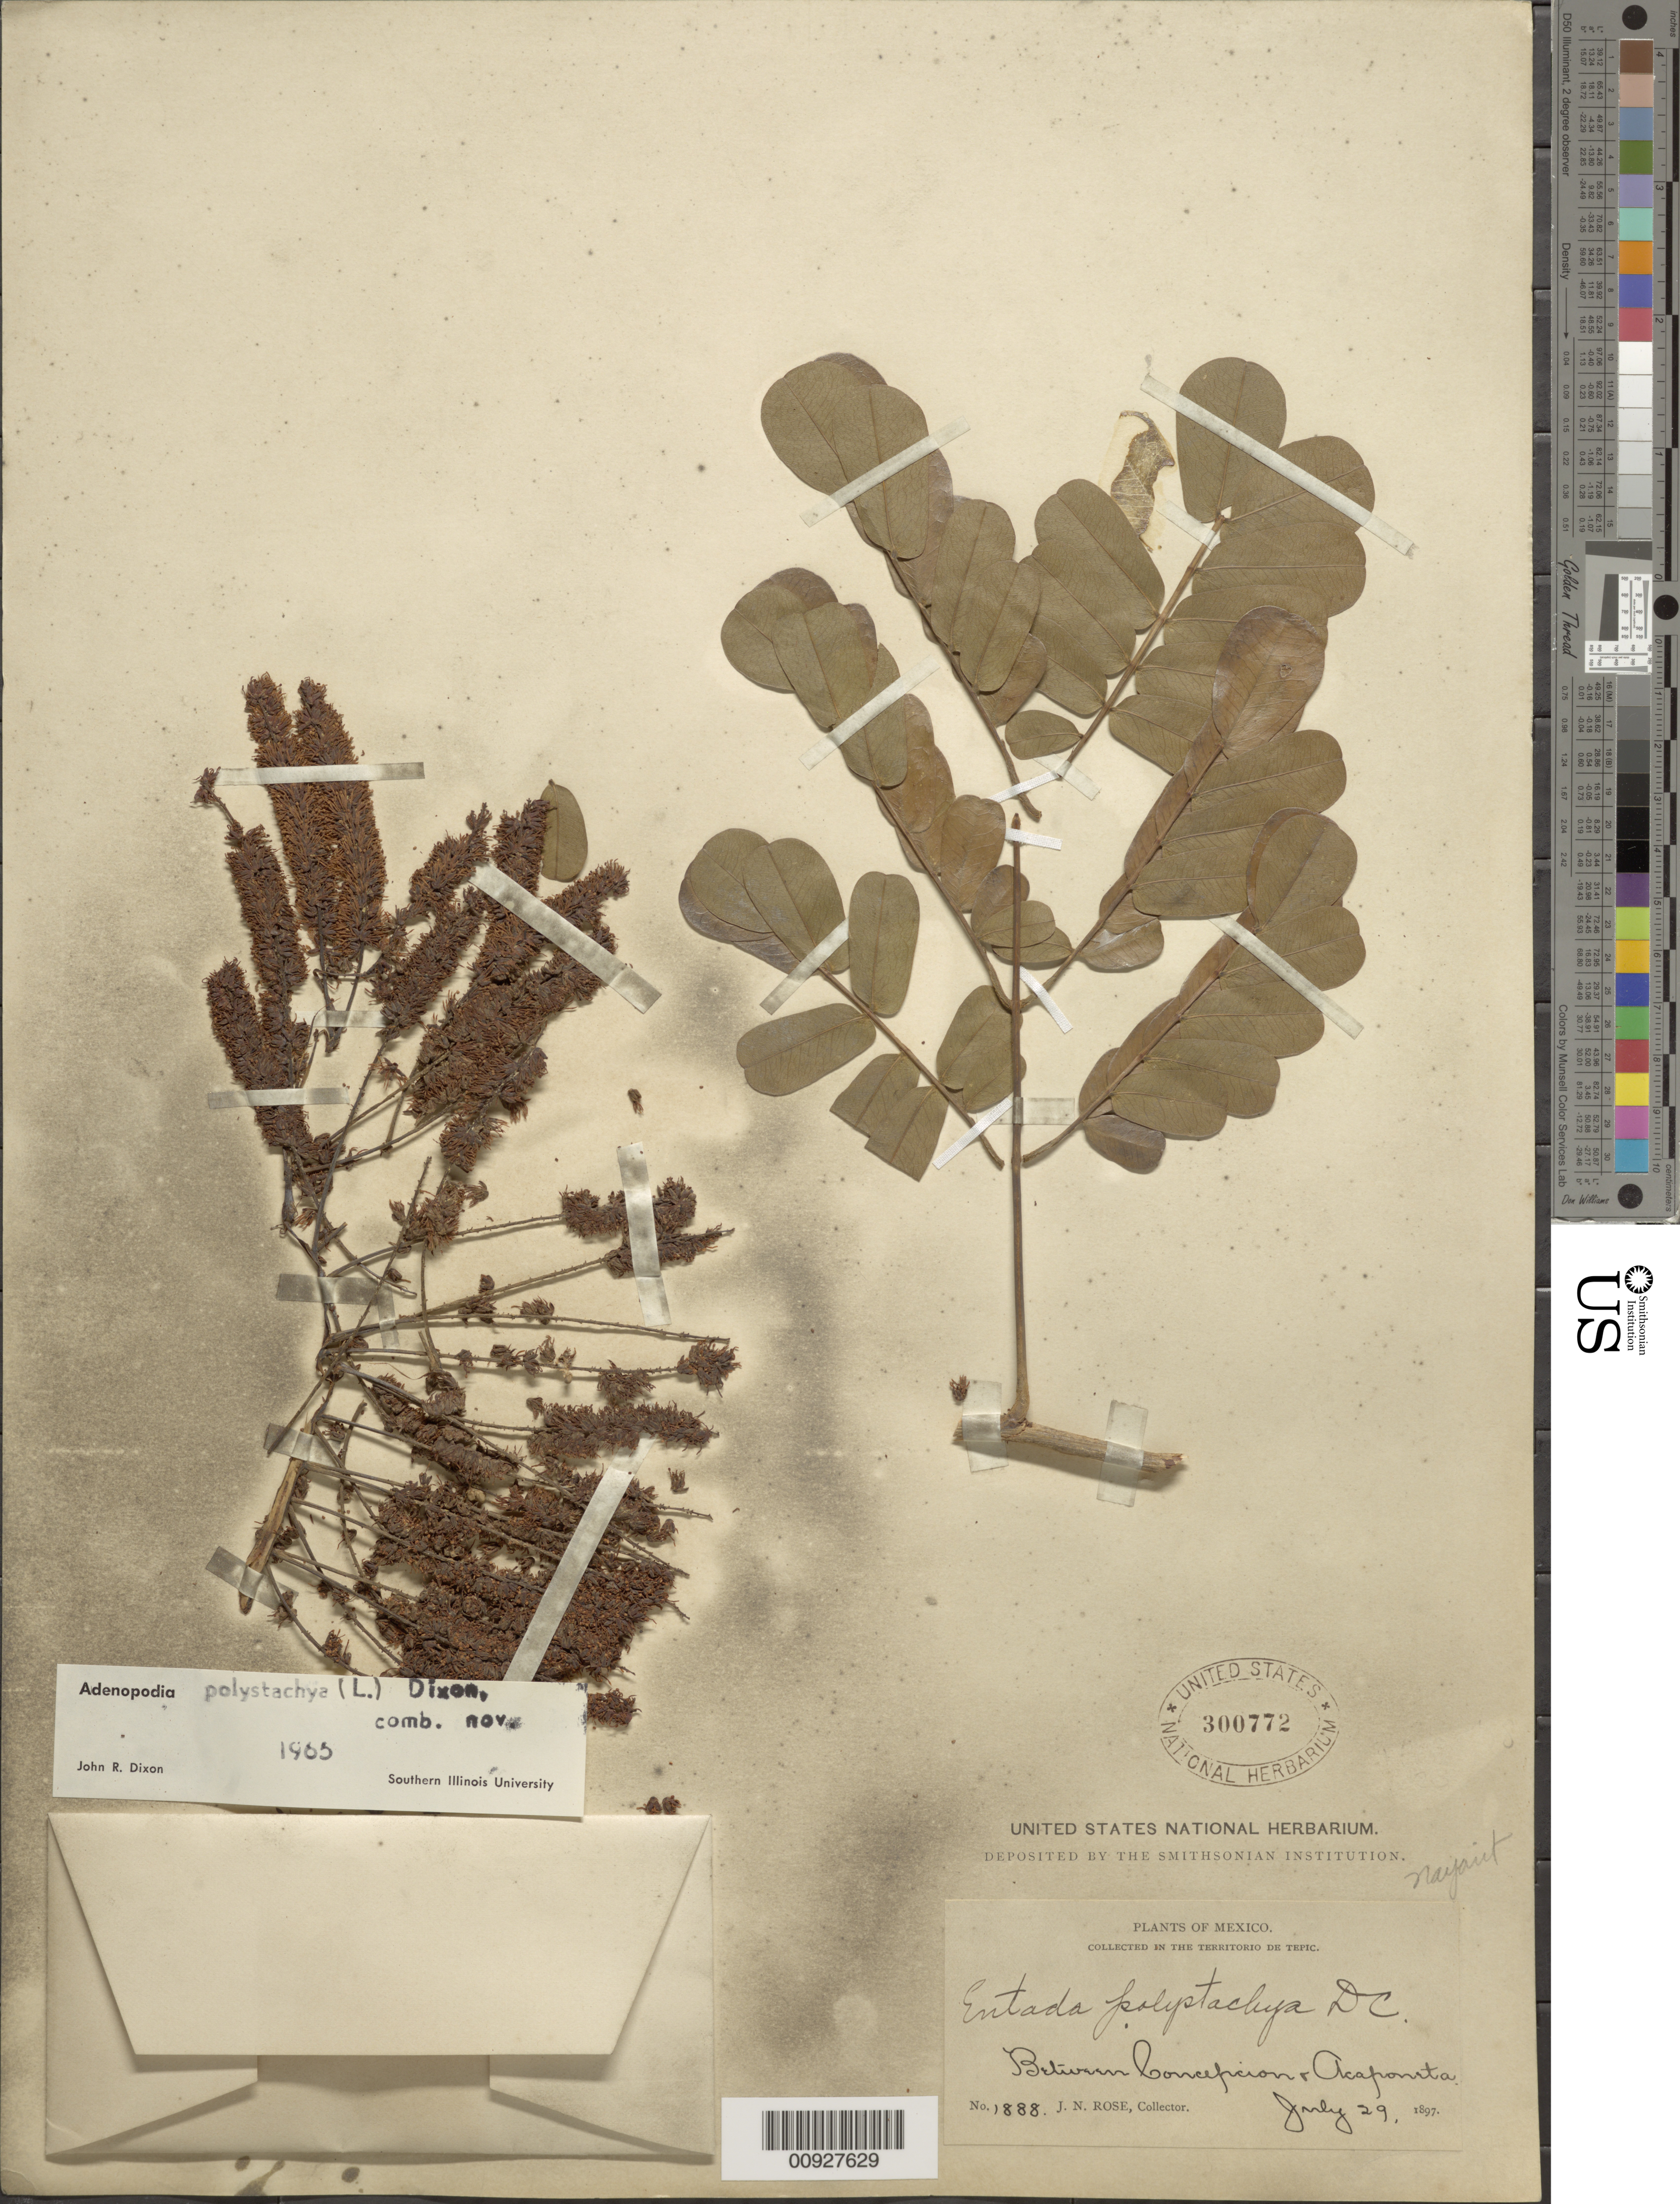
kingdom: Plantae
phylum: Tracheophyta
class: Magnoliopsida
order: Fabales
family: Fabaceae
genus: Entada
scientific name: Entada polystachya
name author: (L.) DC.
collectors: J. N. Rose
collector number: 1888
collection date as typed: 29 Jul 1897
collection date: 1897-07-29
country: Mexico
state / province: Nayarit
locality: Between Concepción & Acaponeta in the Territorio de Tepic.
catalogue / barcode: US 300772